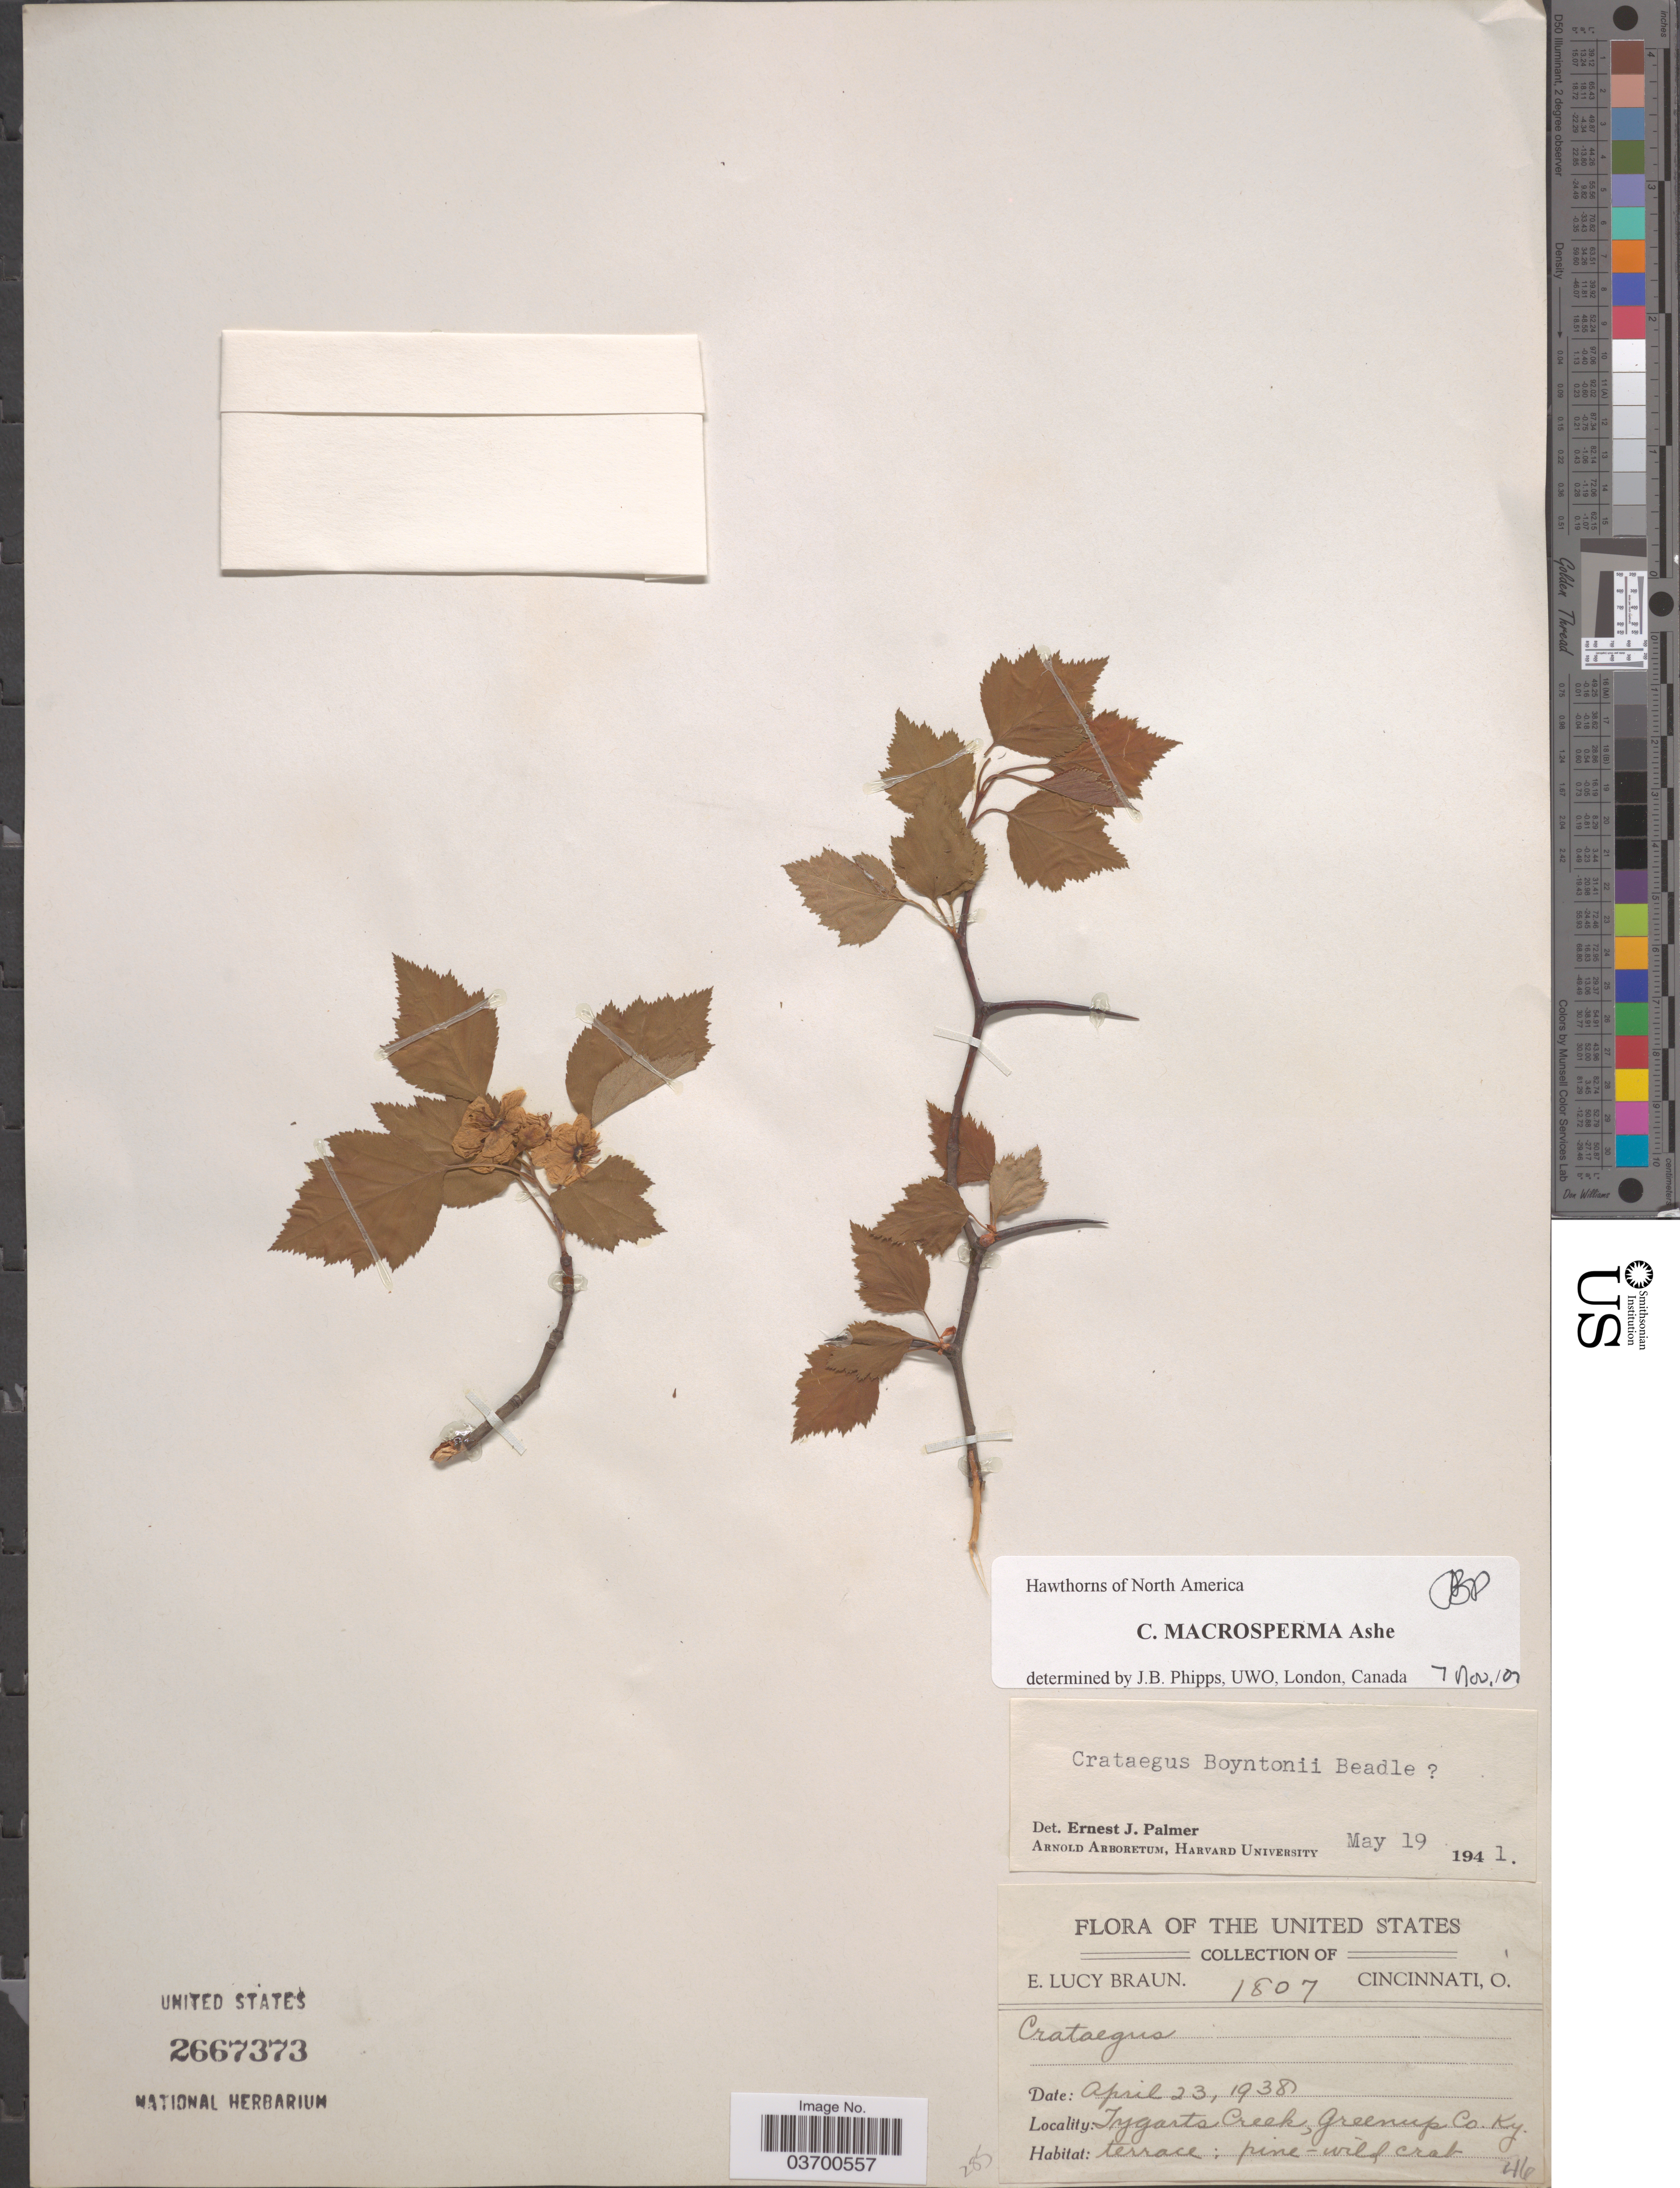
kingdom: Plantae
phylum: Tracheophyta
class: Magnoliopsida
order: Rosales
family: Rosaceae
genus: Crataegus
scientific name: Crataegus macrosperma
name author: Ashe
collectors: E. L. Braun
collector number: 1807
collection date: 1938-04-23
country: United States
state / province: Kentucky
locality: Tygarts Creek, Greenup Co.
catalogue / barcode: US 2667373